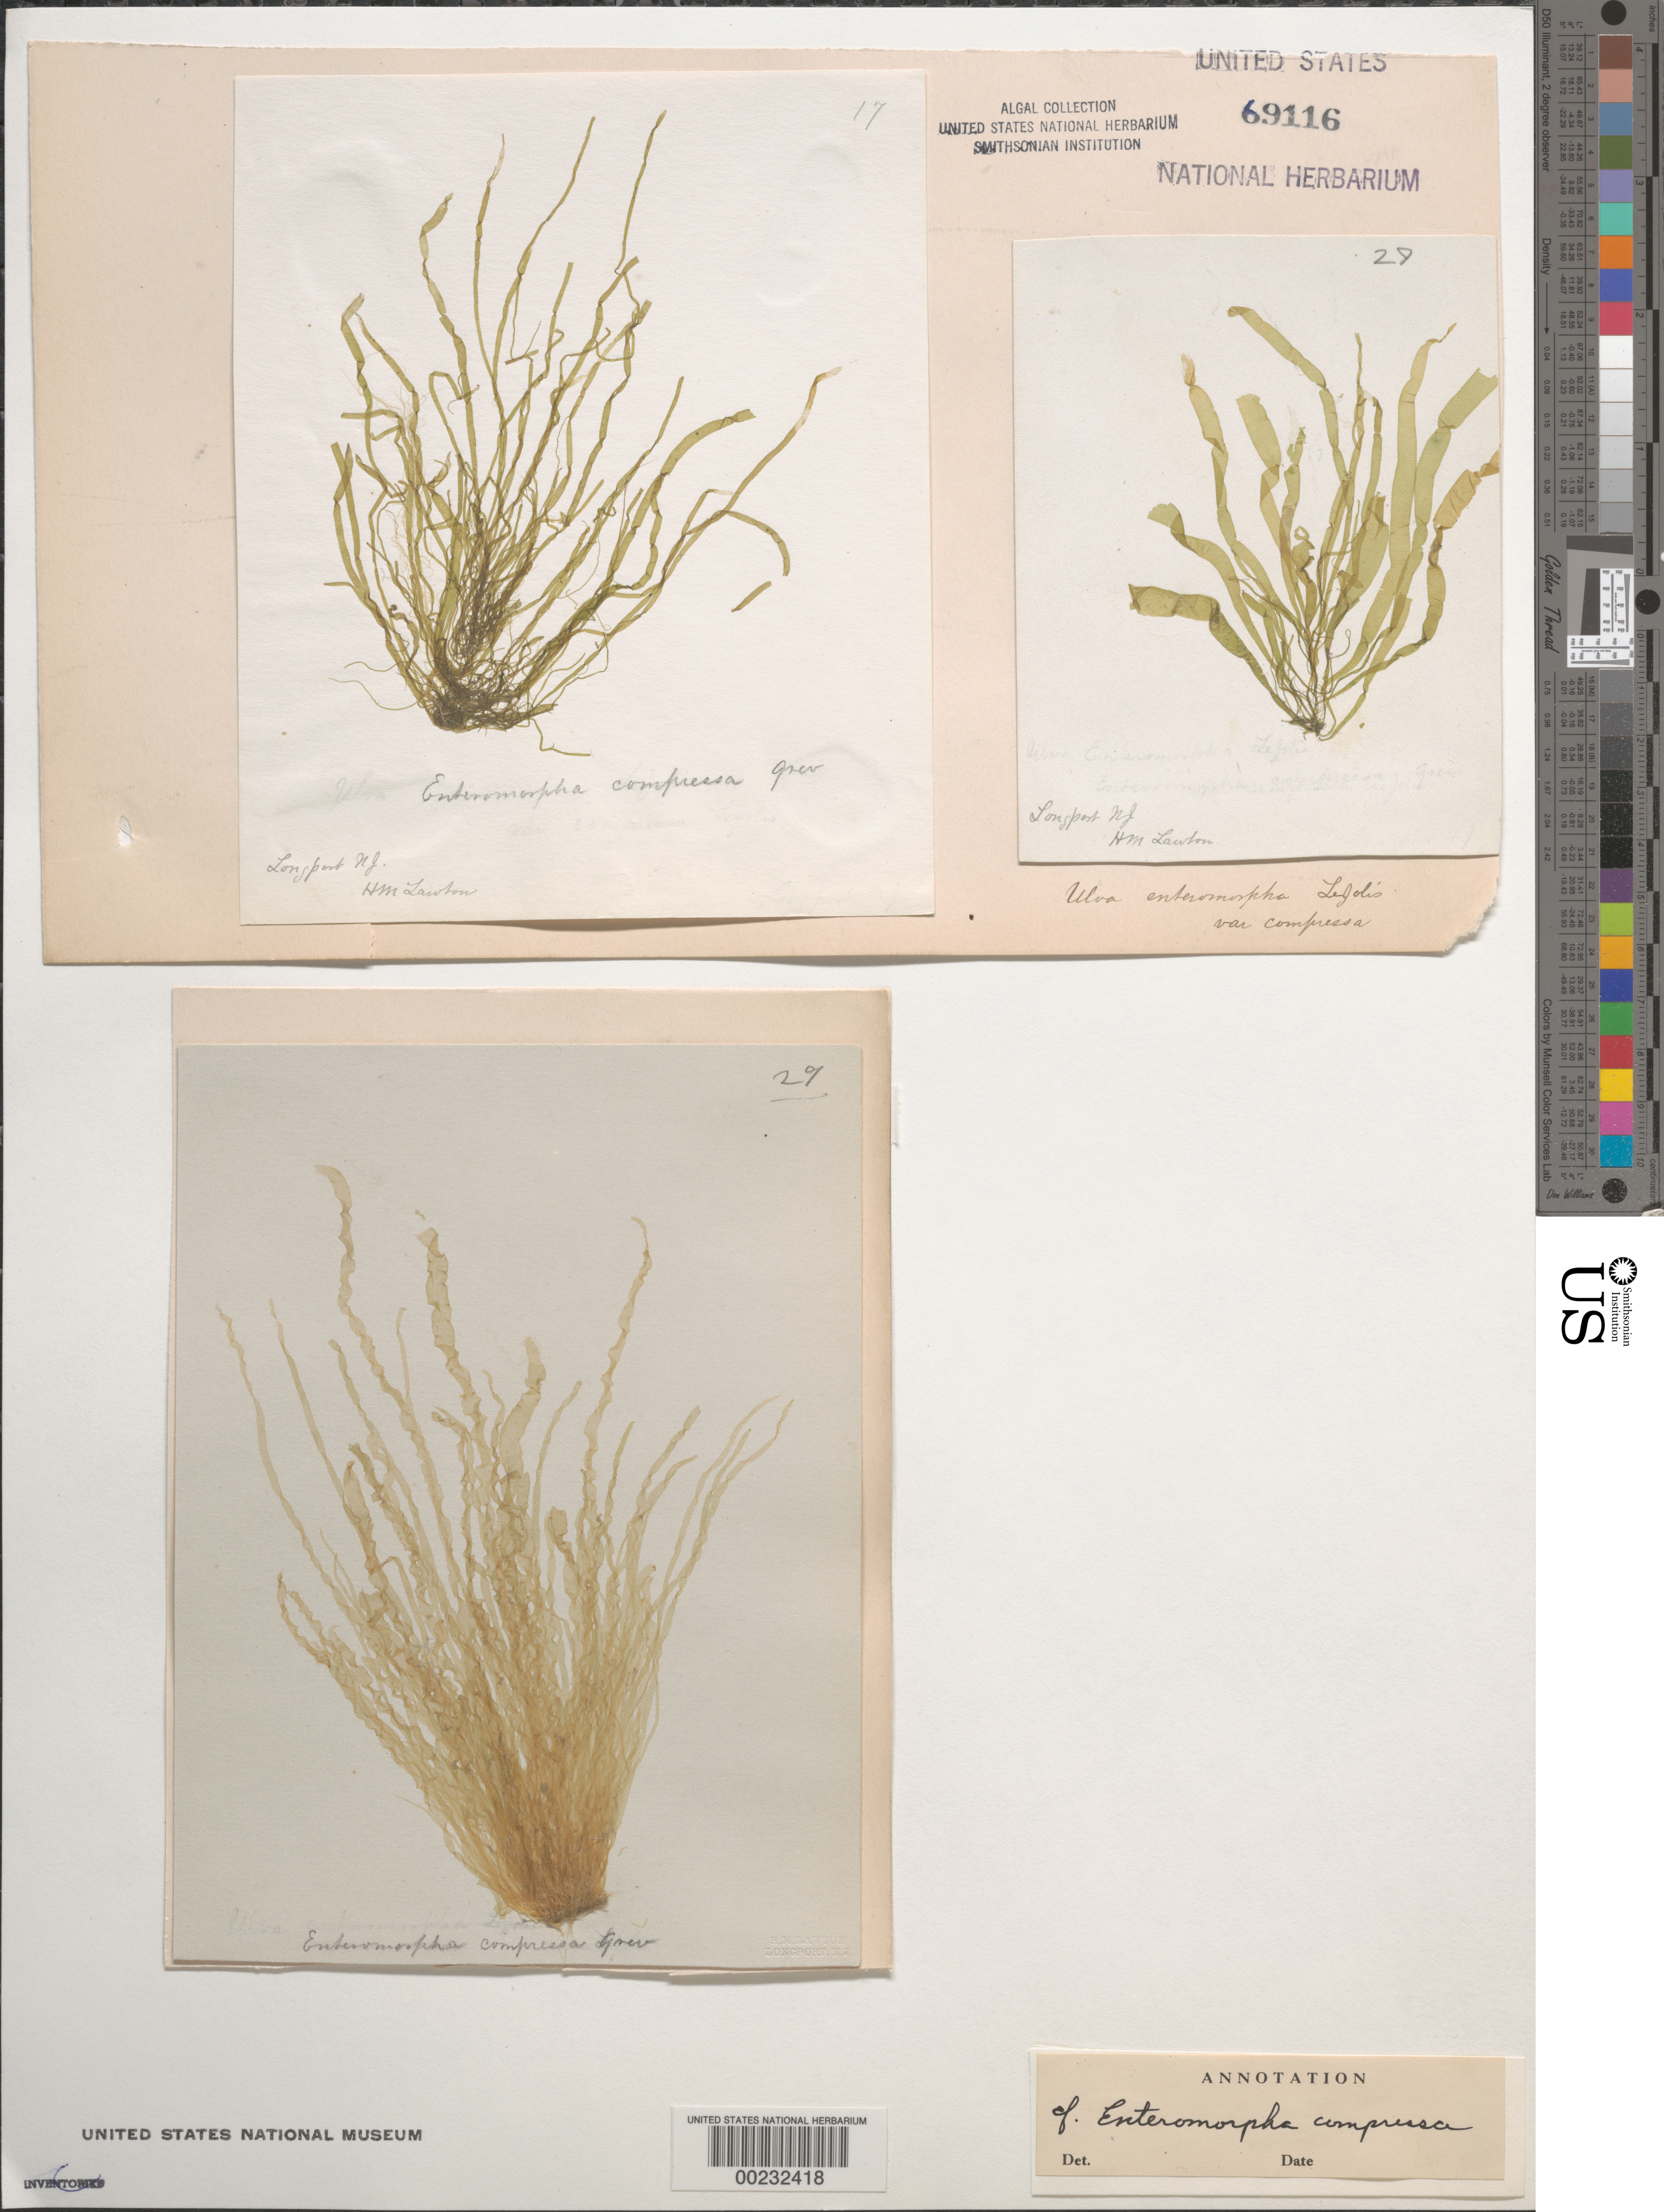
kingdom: Plantae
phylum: Chlorophyta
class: Ulvophyceae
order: Ulvales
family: Ulvaceae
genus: Enteromorpha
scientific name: Enteromorpha compressa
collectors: H. Lawton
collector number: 17/29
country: United States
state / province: New Jersey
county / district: Atlantic County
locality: Longport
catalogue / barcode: US 69116